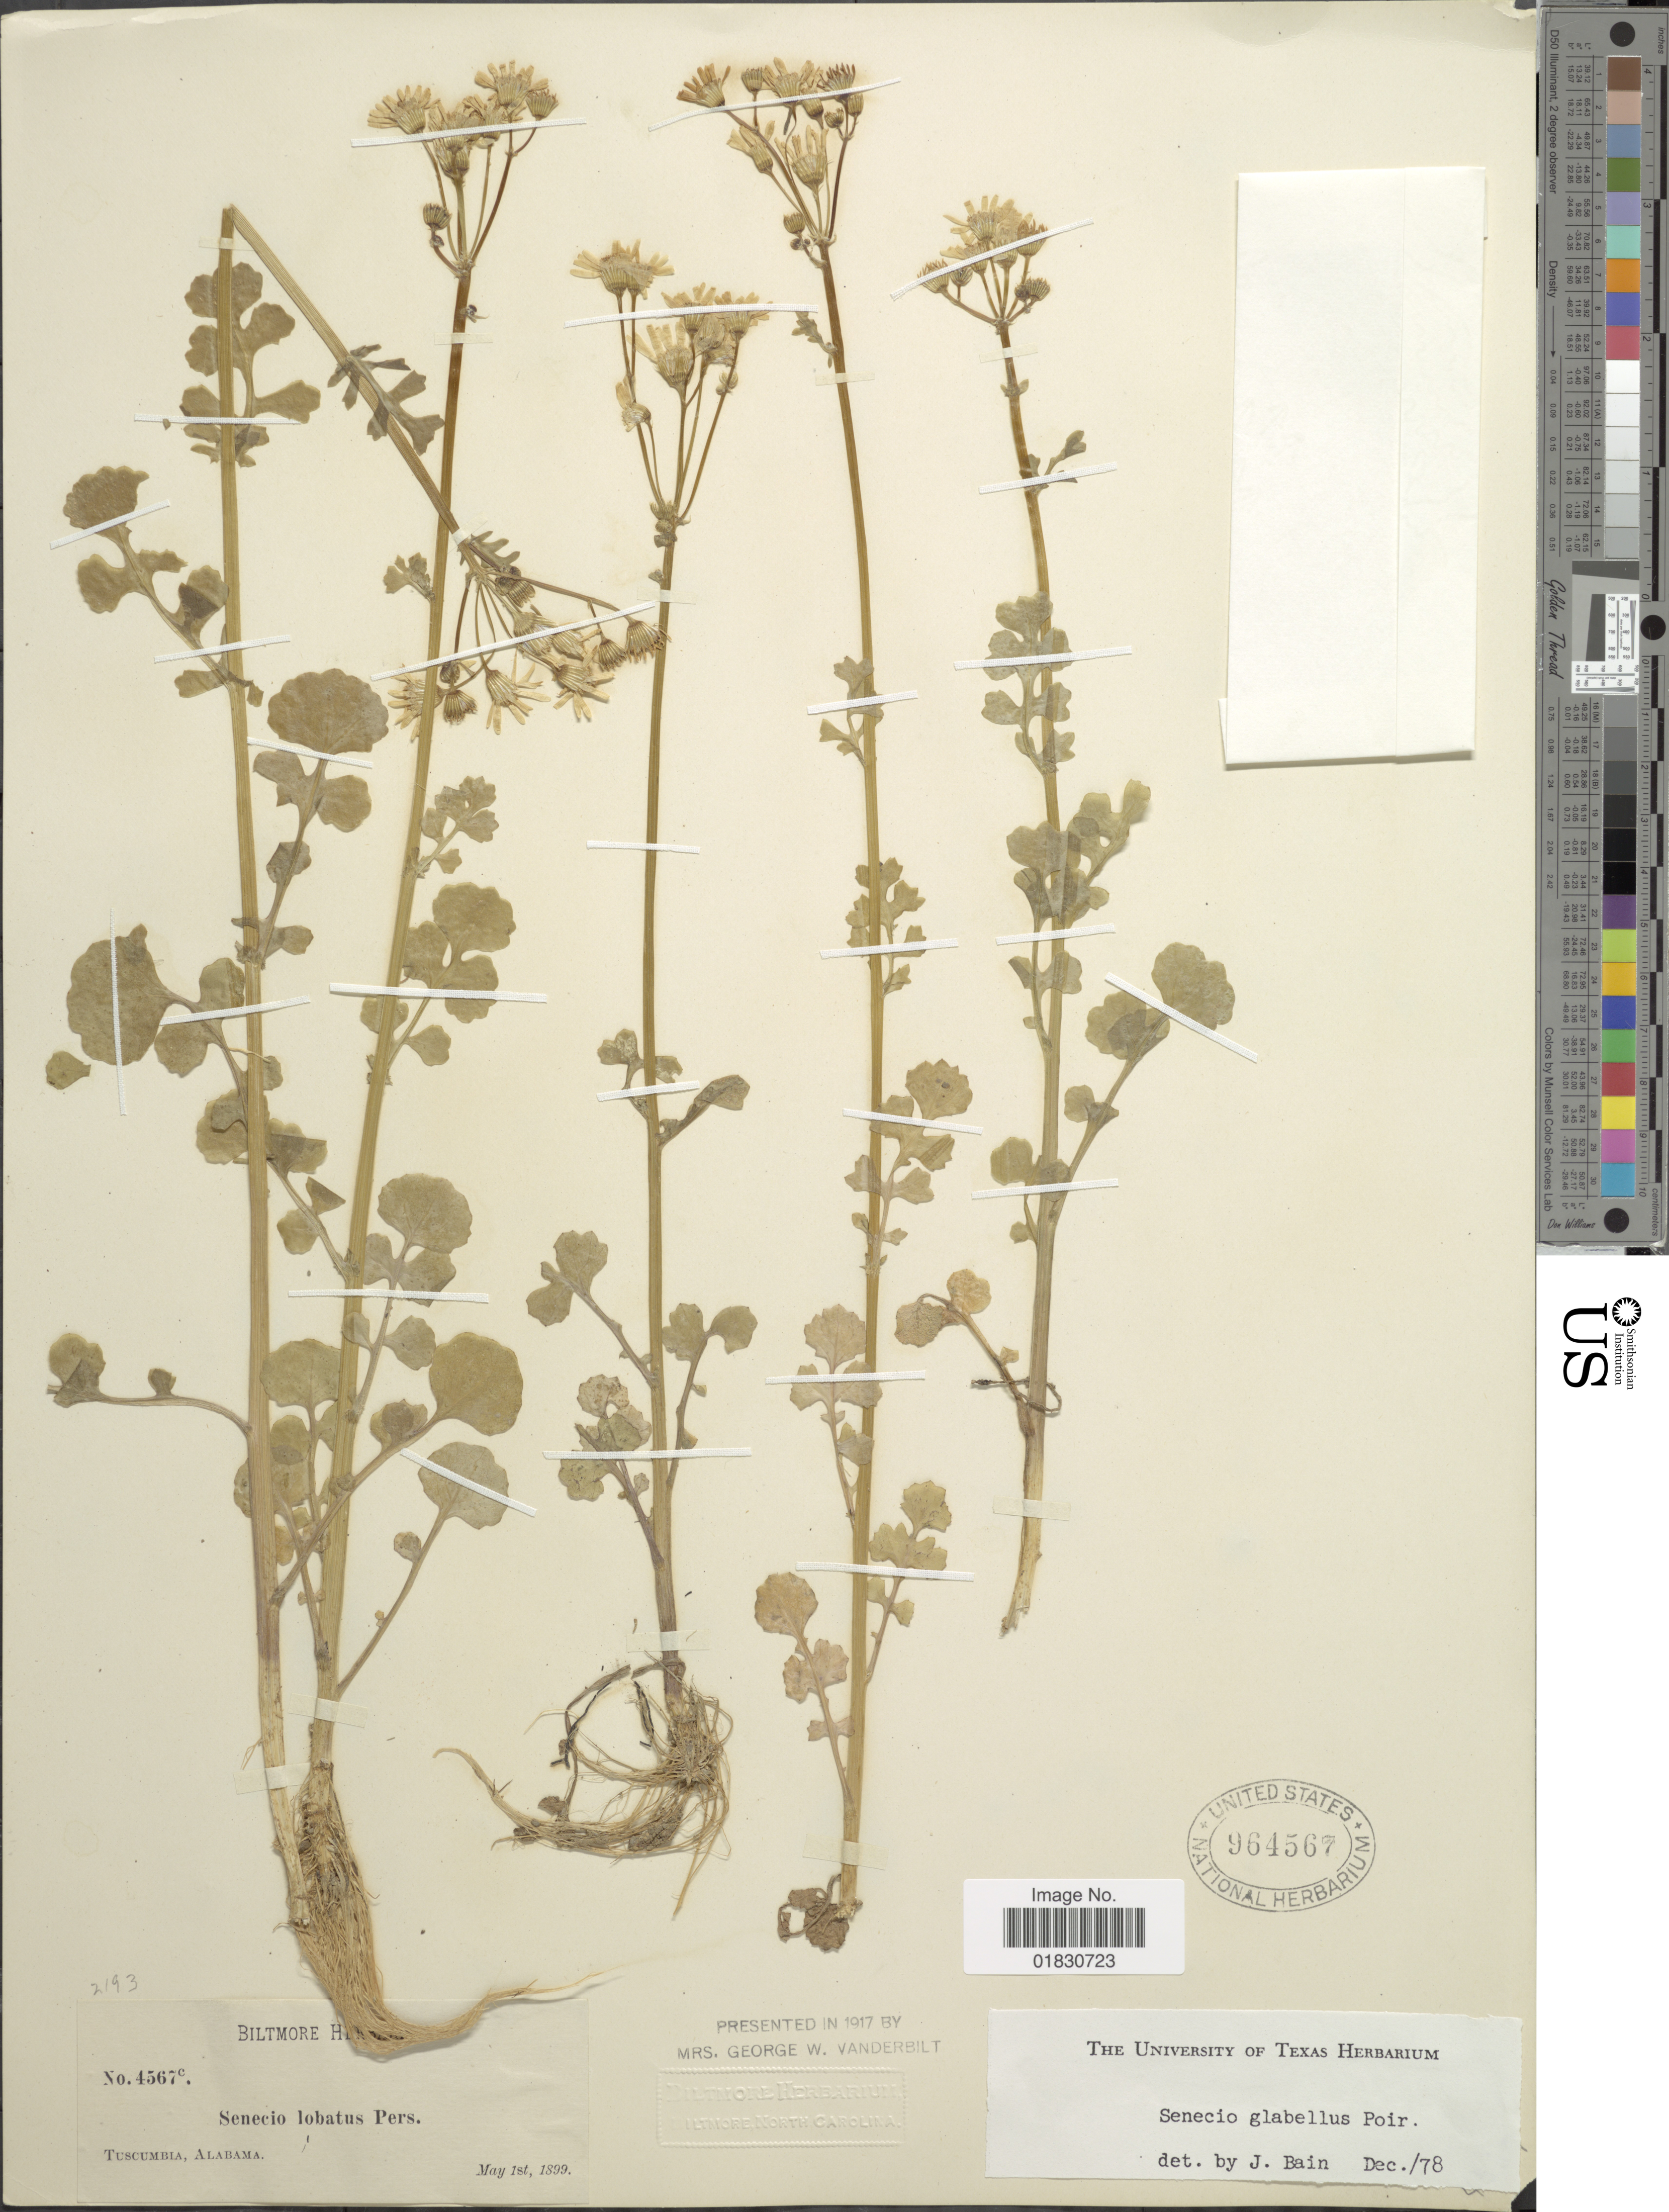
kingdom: Plantae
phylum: Tracheophyta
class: Magnoliopsida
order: Asterales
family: Asteraceae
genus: Packera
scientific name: Packera glabella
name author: (Poir.) C. Jeffrey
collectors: ex herb. Biltmore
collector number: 4567c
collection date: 1899-05-01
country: United States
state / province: Alabama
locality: Tuscumbla, Alabama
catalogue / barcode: US 964567